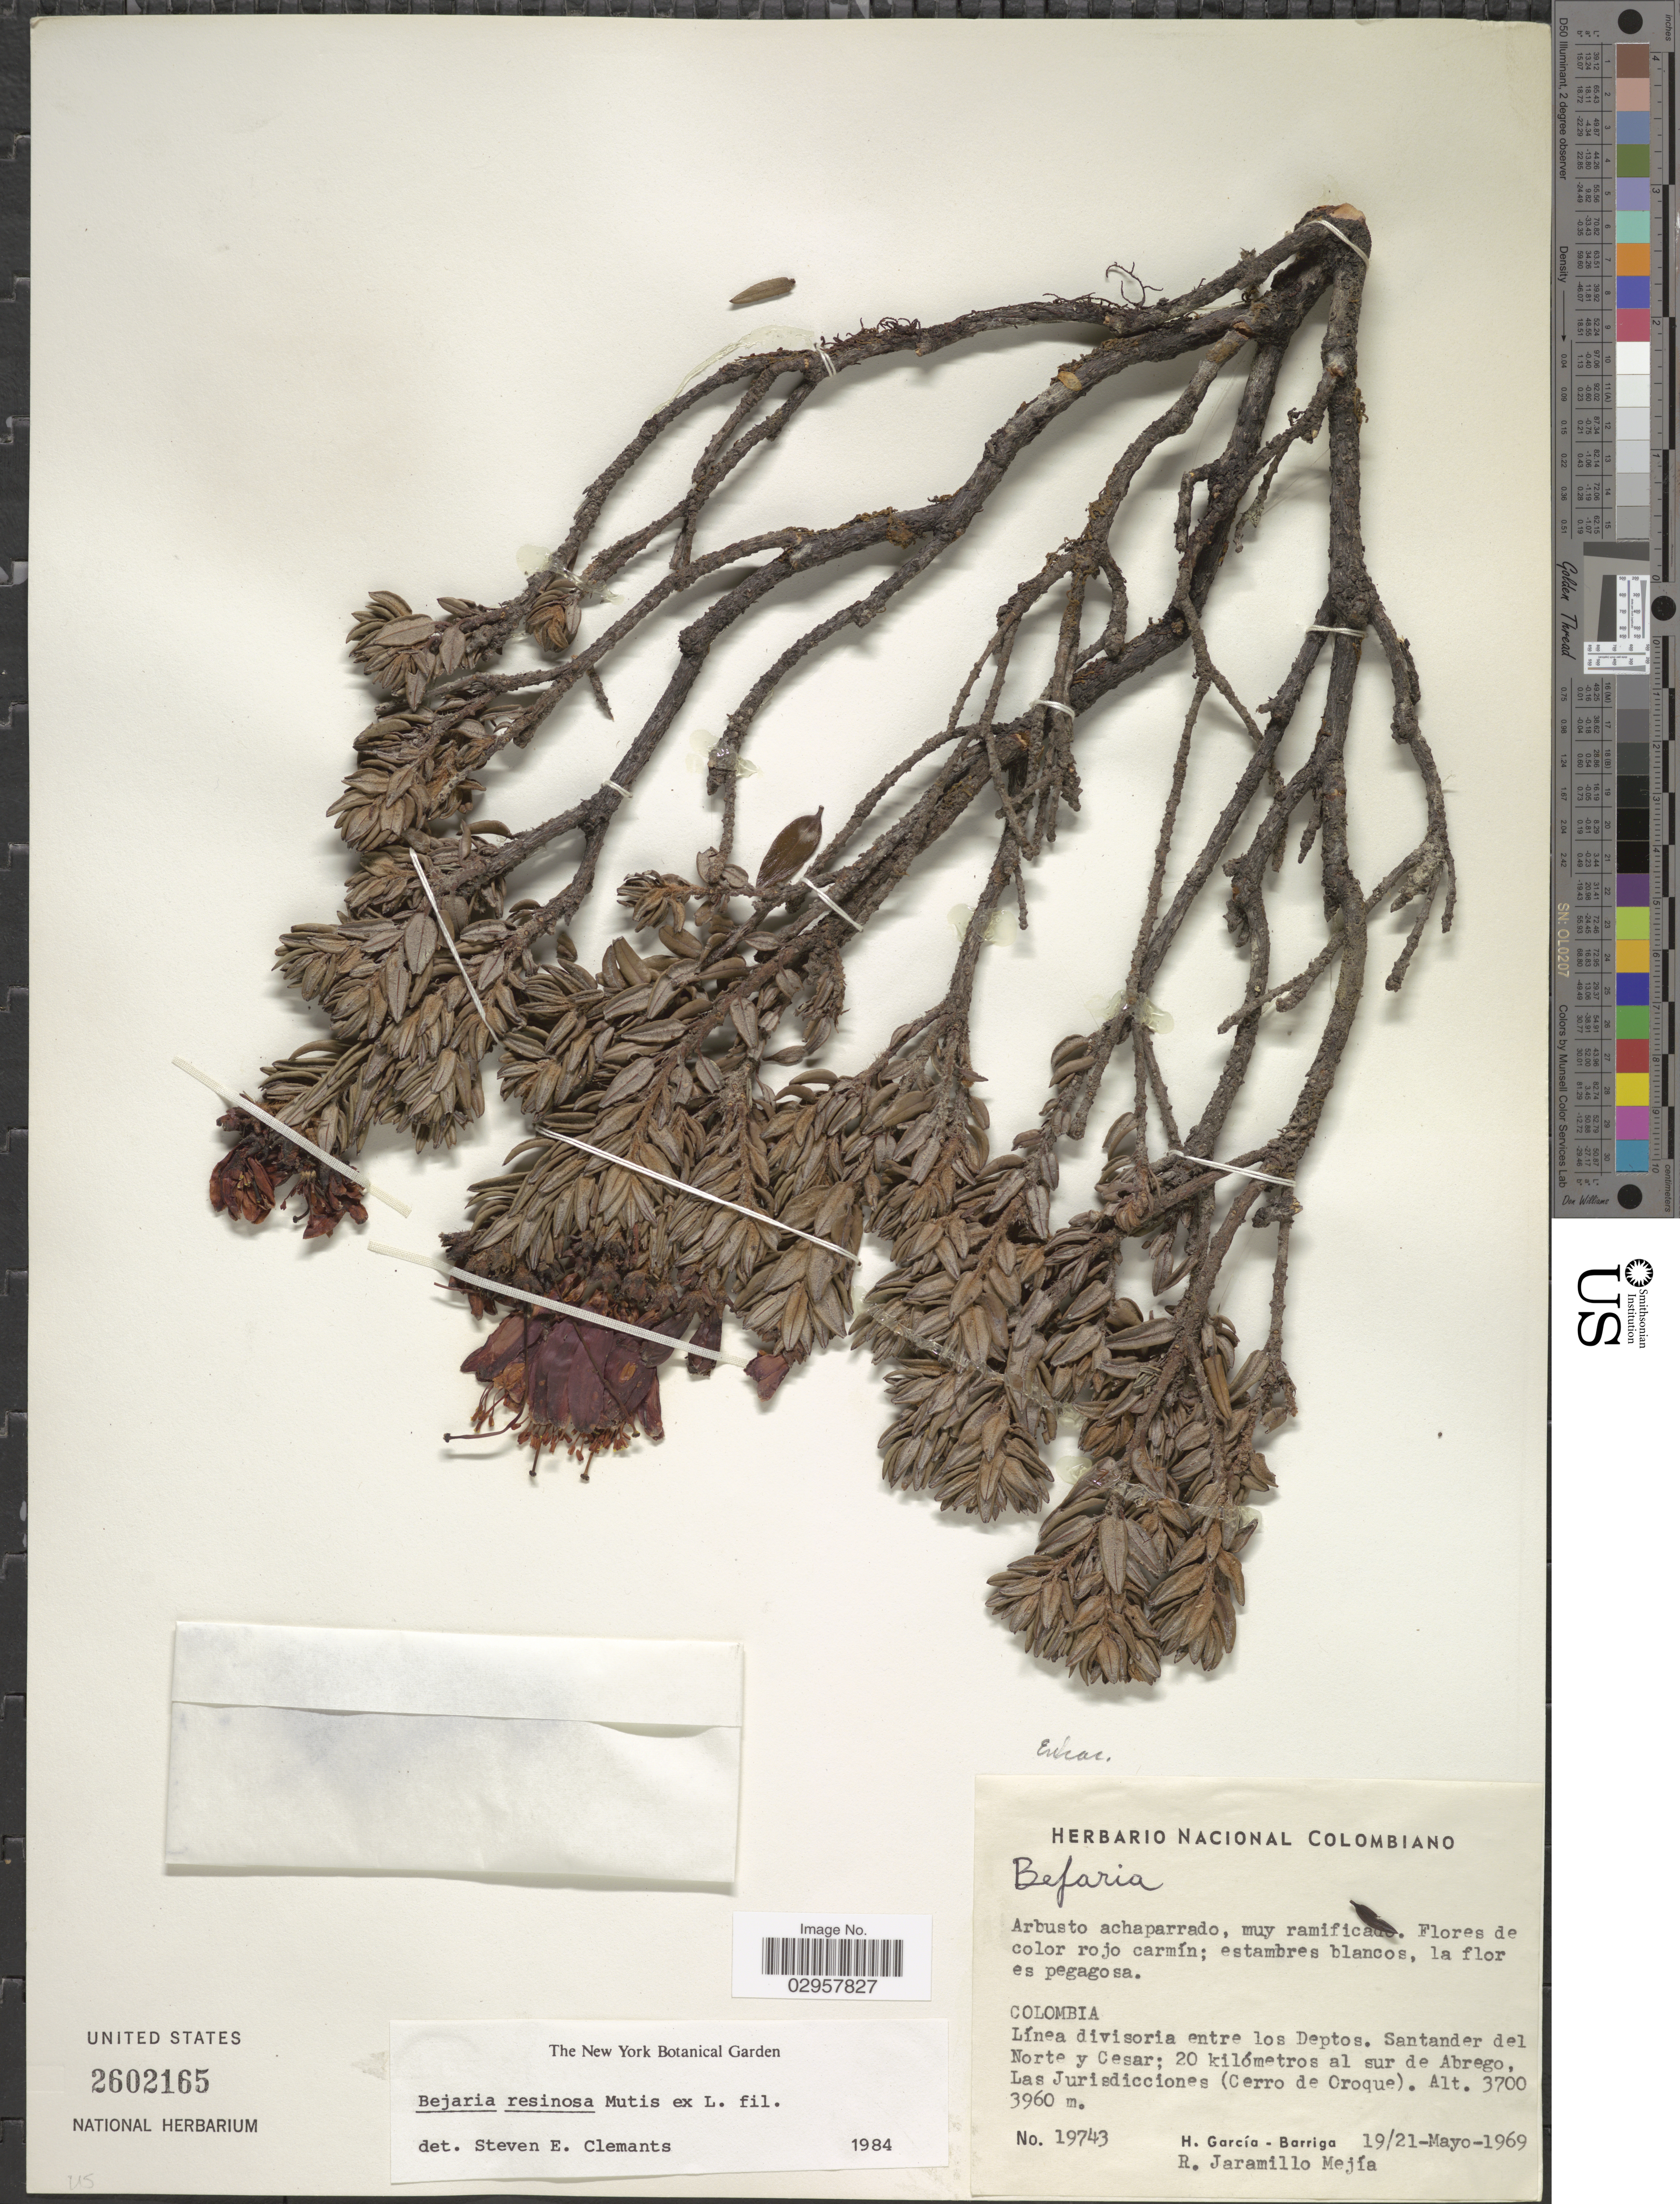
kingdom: Plantae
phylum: Tracheophyta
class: Magnoliopsida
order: Ericales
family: Ericaceae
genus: Befaria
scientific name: Befaria resinosa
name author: Mutis ex L. f.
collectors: H. García Barriga & R. Jaramillo M.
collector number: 19743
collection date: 1969-05-19/1969-05-21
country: Colombia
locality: Línea divisoria entre los Deptos. Santander del Norte y Cesar; 20 kilómetros al sur de Abrego, Las Jurisdicciones (Cerro de Oroque).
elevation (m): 3700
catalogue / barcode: US 2602165